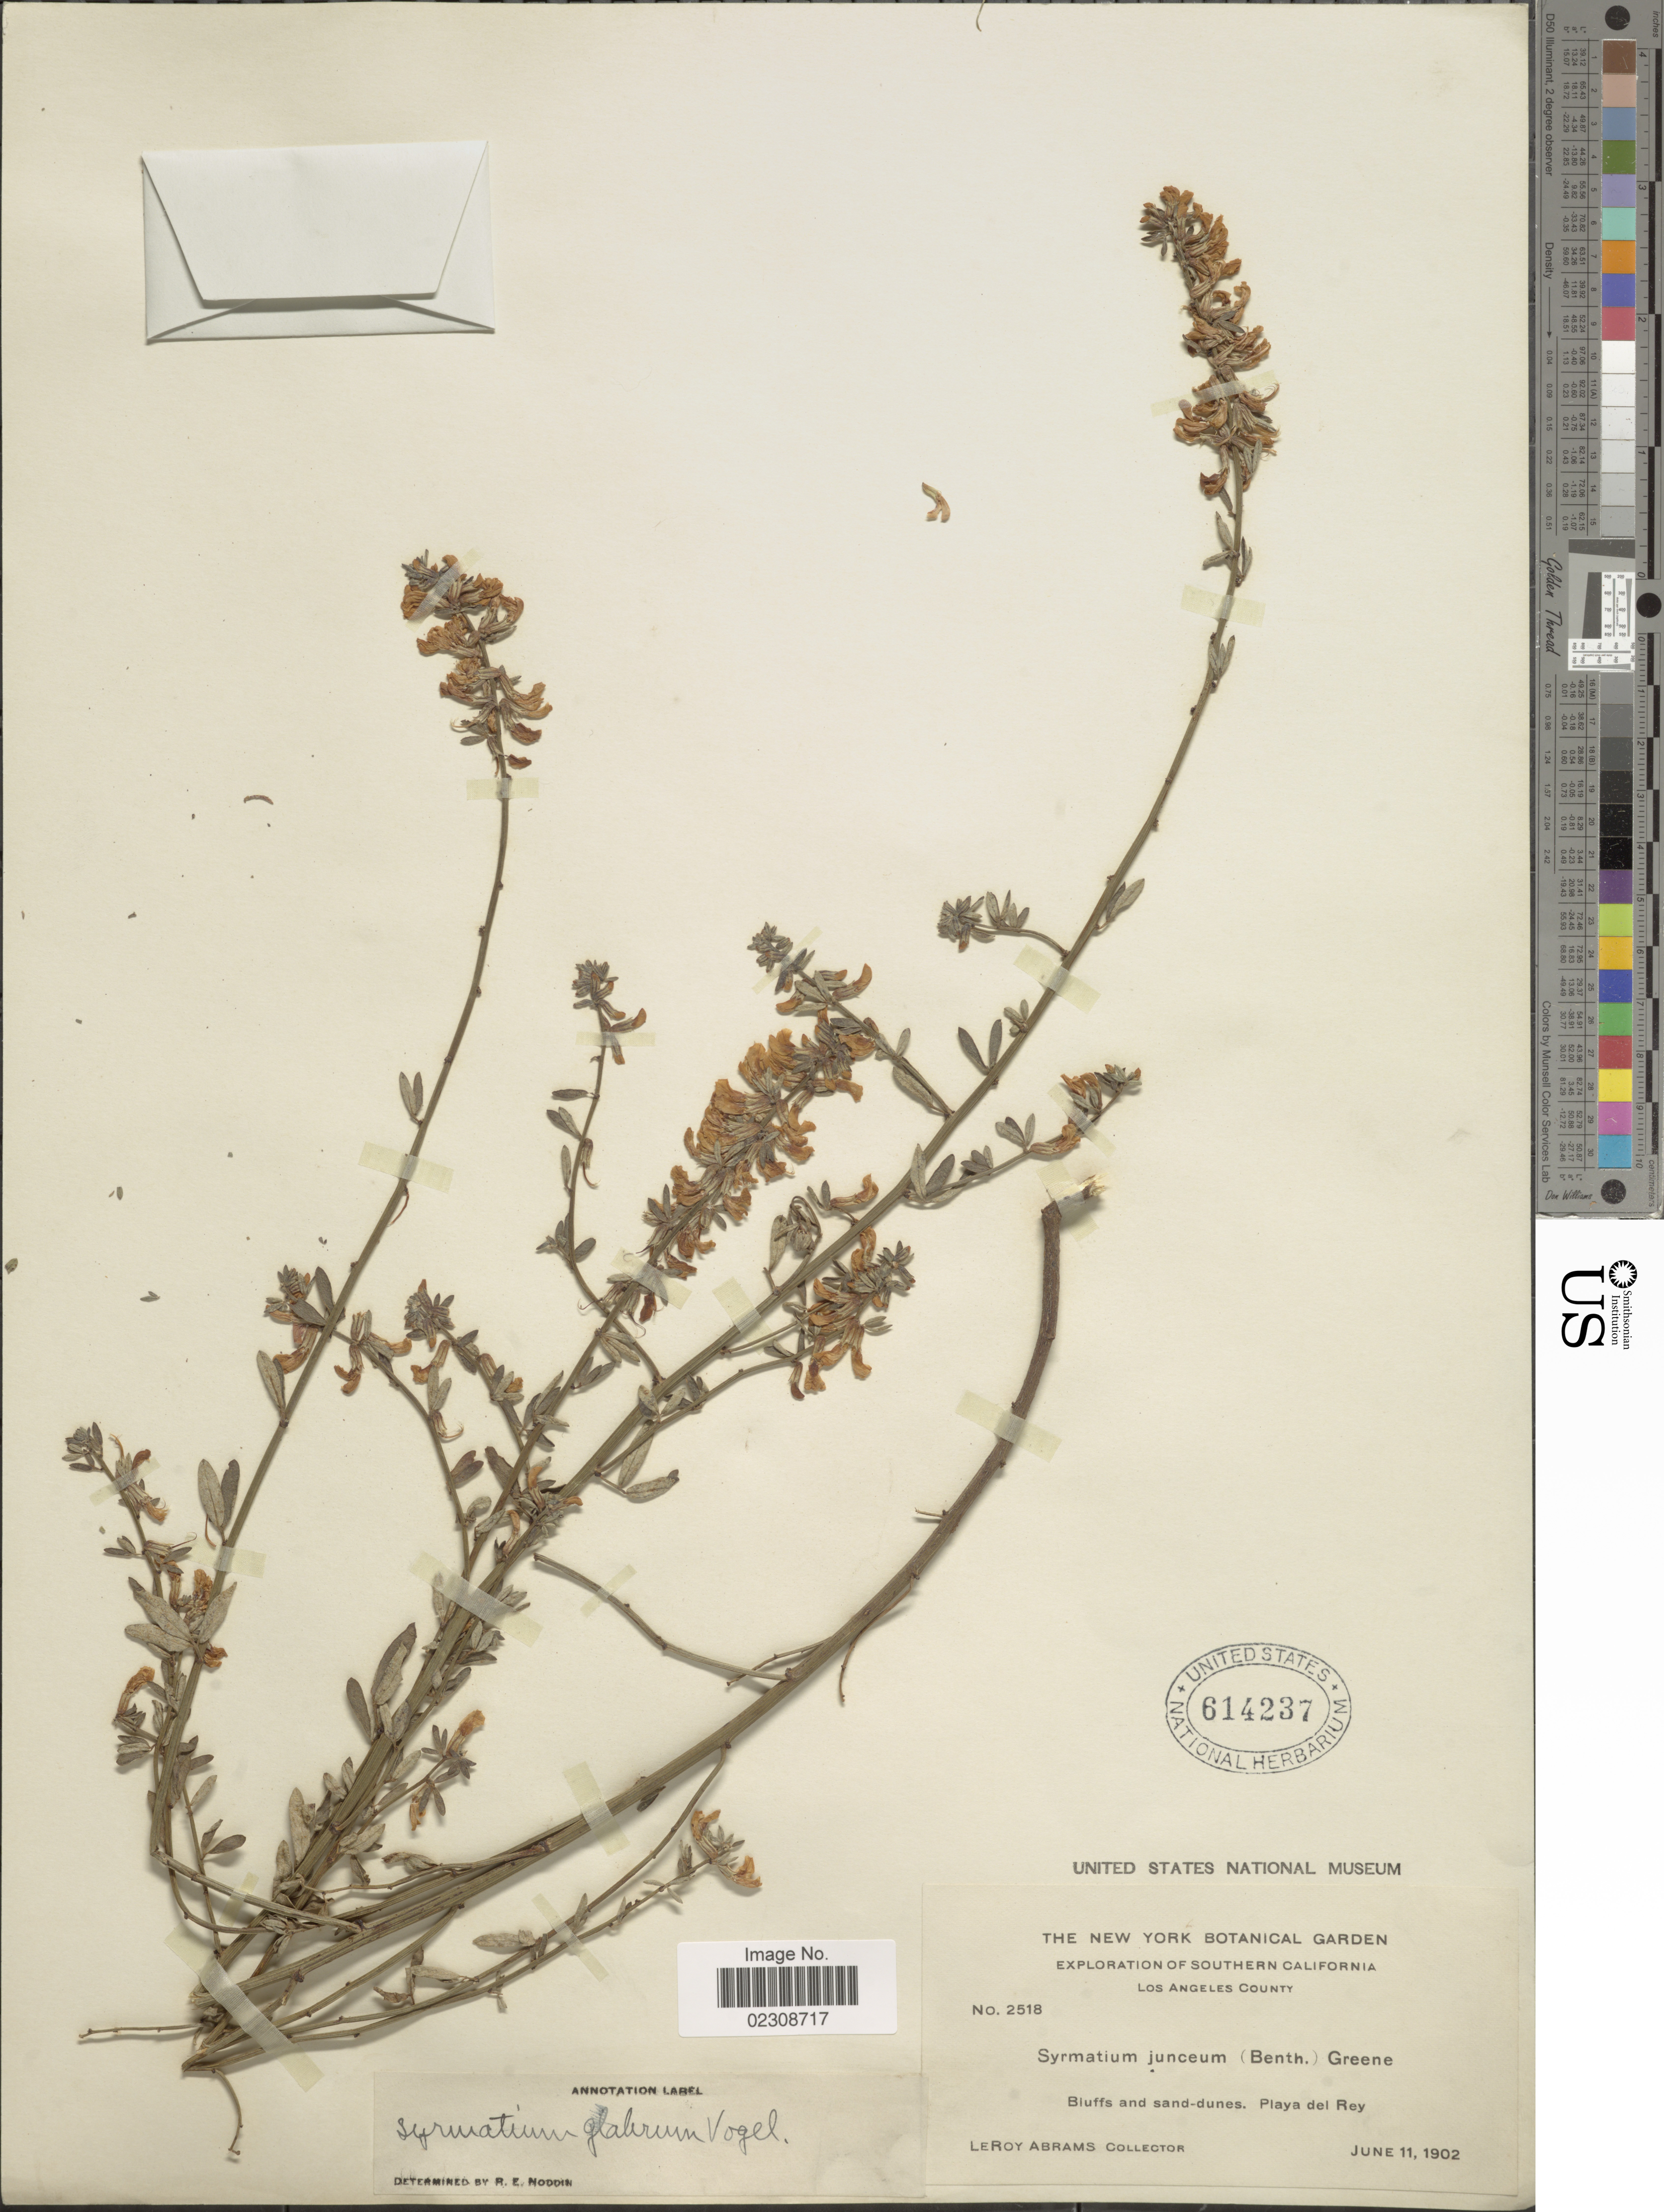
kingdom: Plantae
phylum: Tracheophyta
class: Magnoliopsida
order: Fabales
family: Fabaceae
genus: Syrmatium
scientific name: Syrmatium glabrum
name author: Vogel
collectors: L. Abrams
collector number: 2518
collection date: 1902-06-11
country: United States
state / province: California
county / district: Los Angeles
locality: Southern California. Los Angeles County. Playa del Rey.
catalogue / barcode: US 614237